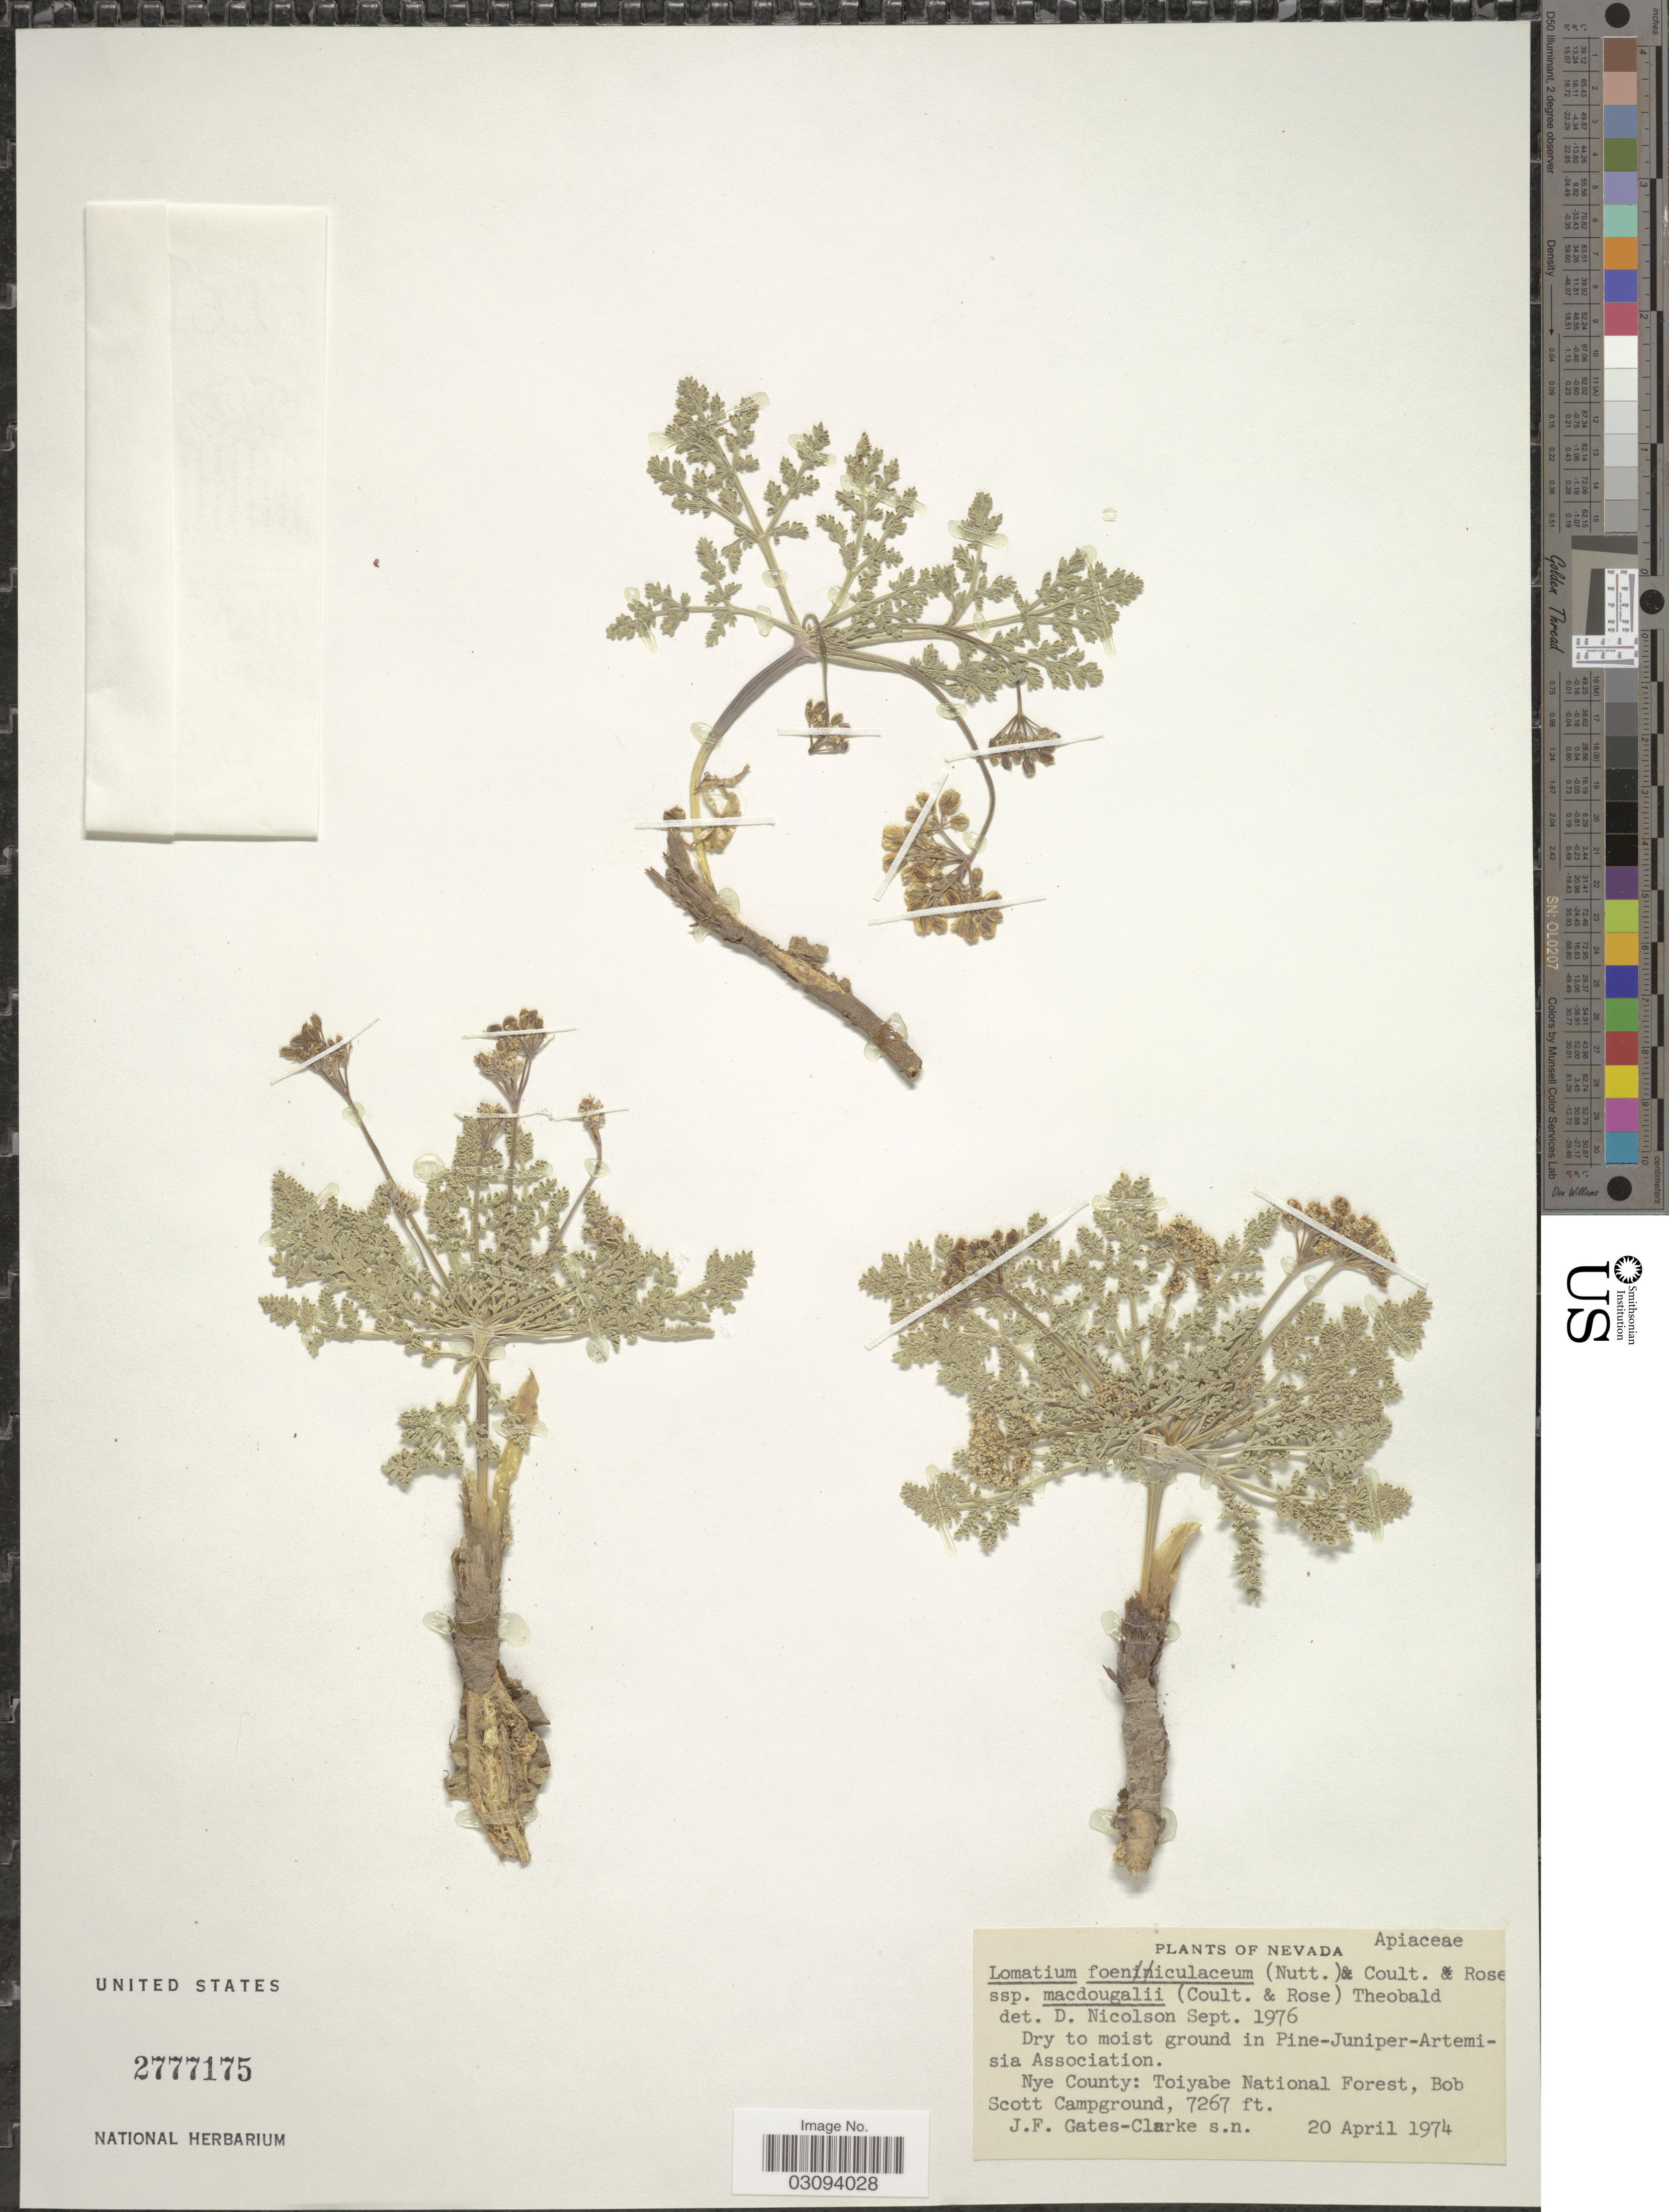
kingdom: Plantae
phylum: Tracheophyta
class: Magnoliopsida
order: Apiales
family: Apiaceae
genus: Lomatium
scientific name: Lomatium foeniculaceum subsp. macdougalii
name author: (J.M. Coult. & Rose) W.L. Theob.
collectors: J. F. Gates-Clarke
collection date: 1974-04-20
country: United States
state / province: Nevada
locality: Nye County: Toiyabe National Forest, Bob Scott Campground.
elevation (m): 2215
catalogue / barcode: US 2777175